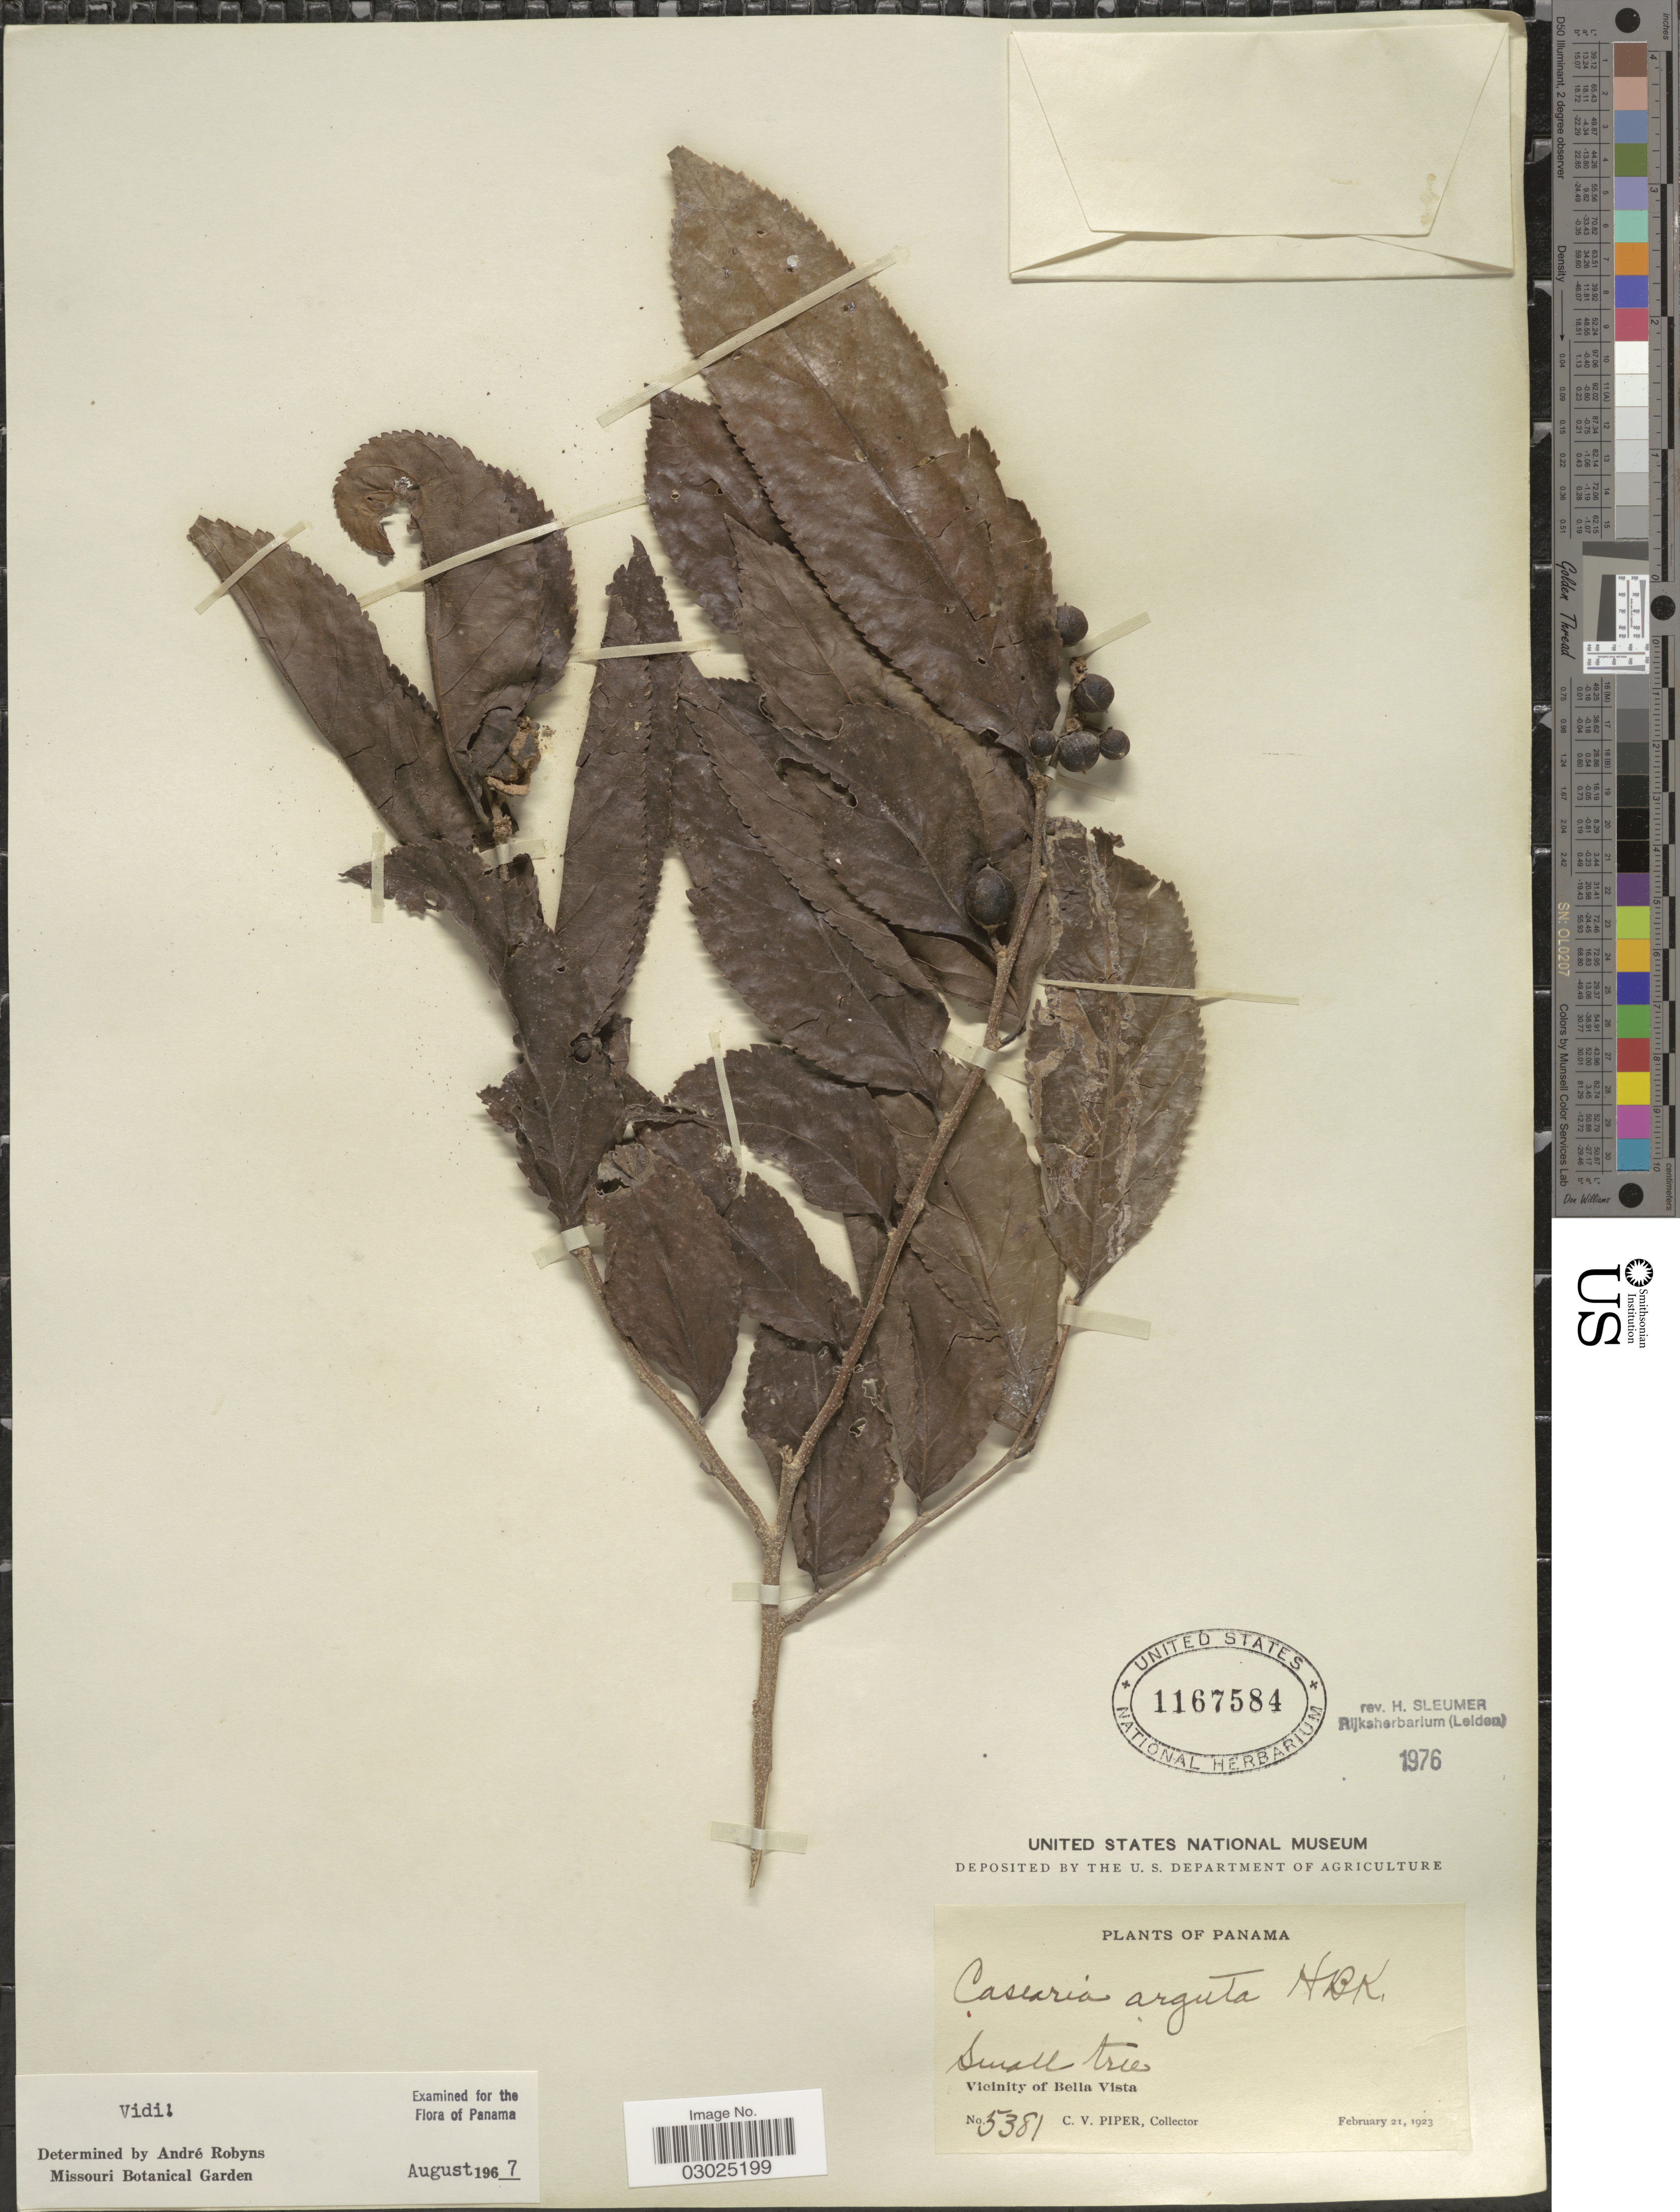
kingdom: Plantae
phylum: Tracheophyta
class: Magnoliopsida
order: Malpighiales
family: Salicaceae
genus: Casearia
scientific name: Casearia arguta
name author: Kunth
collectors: C. V. Piper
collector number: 5381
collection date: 1923-02-21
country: Panama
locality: Vicinity of Bella Vista.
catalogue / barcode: US 1167584